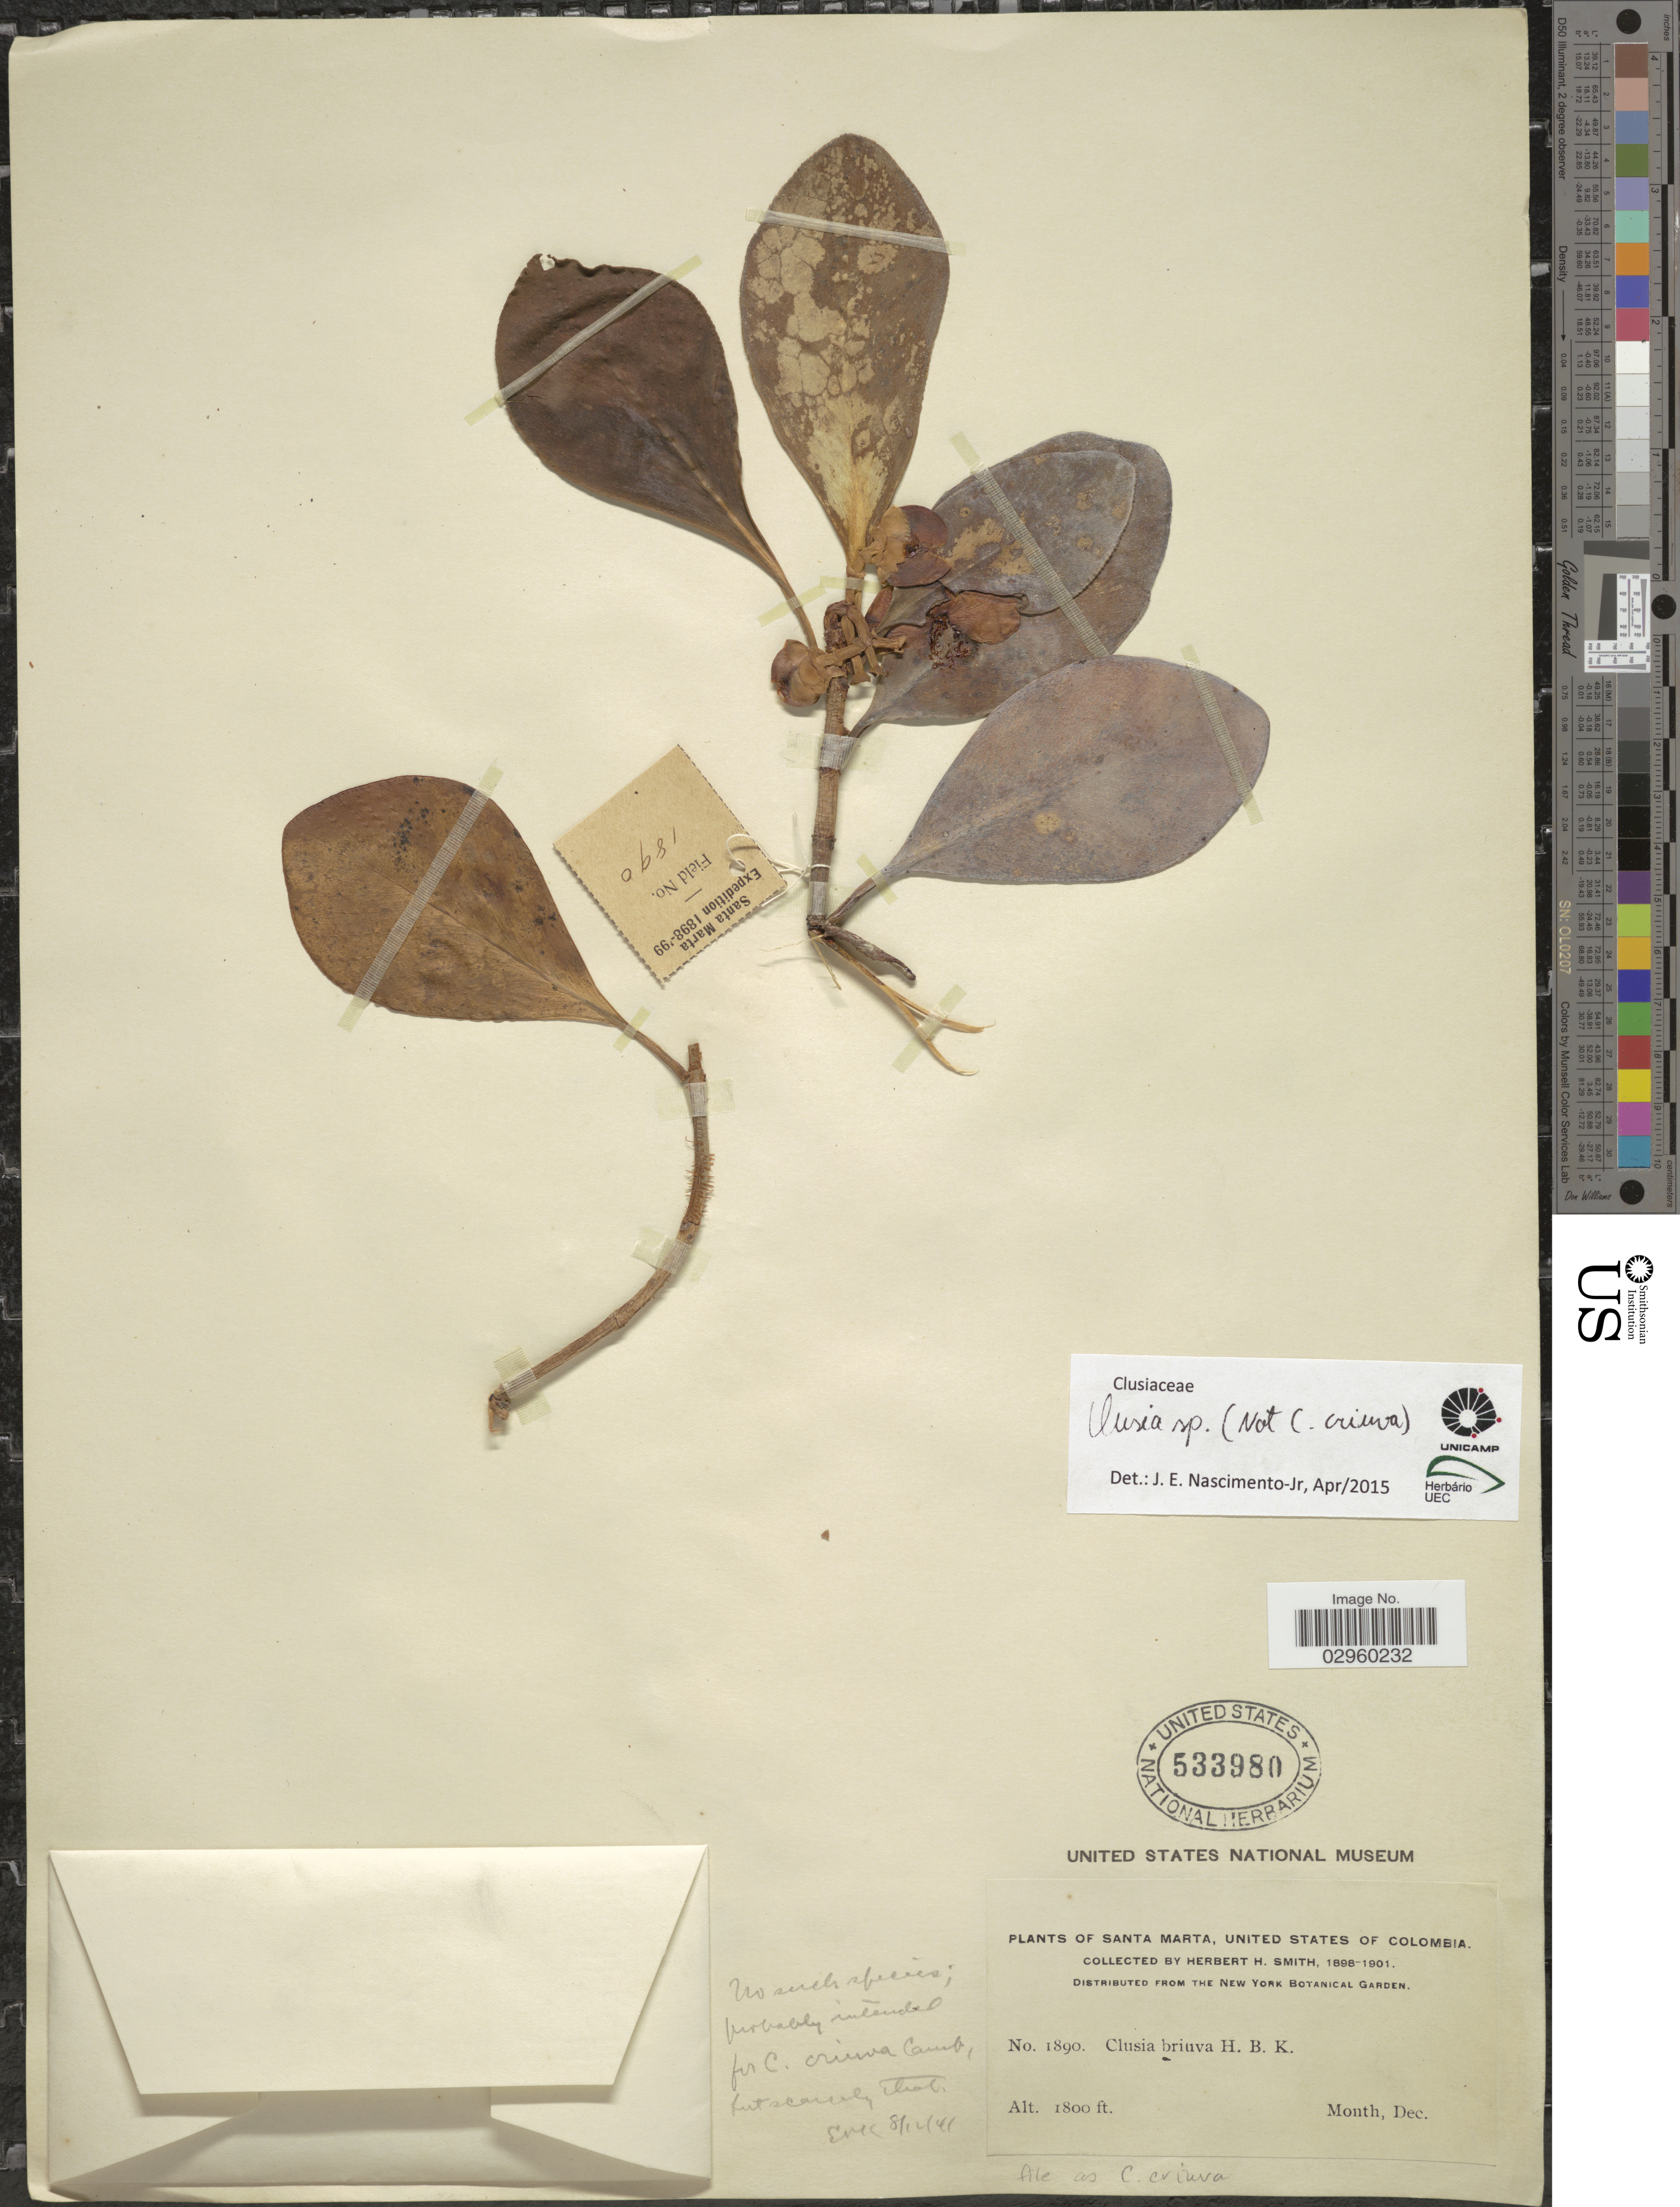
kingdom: Plantae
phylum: Tracheophyta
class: Magnoliopsida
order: Malpighiales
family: Clusiaceae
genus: Clusia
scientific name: Clusia sp.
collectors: Herbert H. Smith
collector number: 1890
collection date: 1898-12/1901-12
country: Colombia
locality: Santa Marta, United States of Colombia.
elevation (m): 549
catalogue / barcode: US 533980